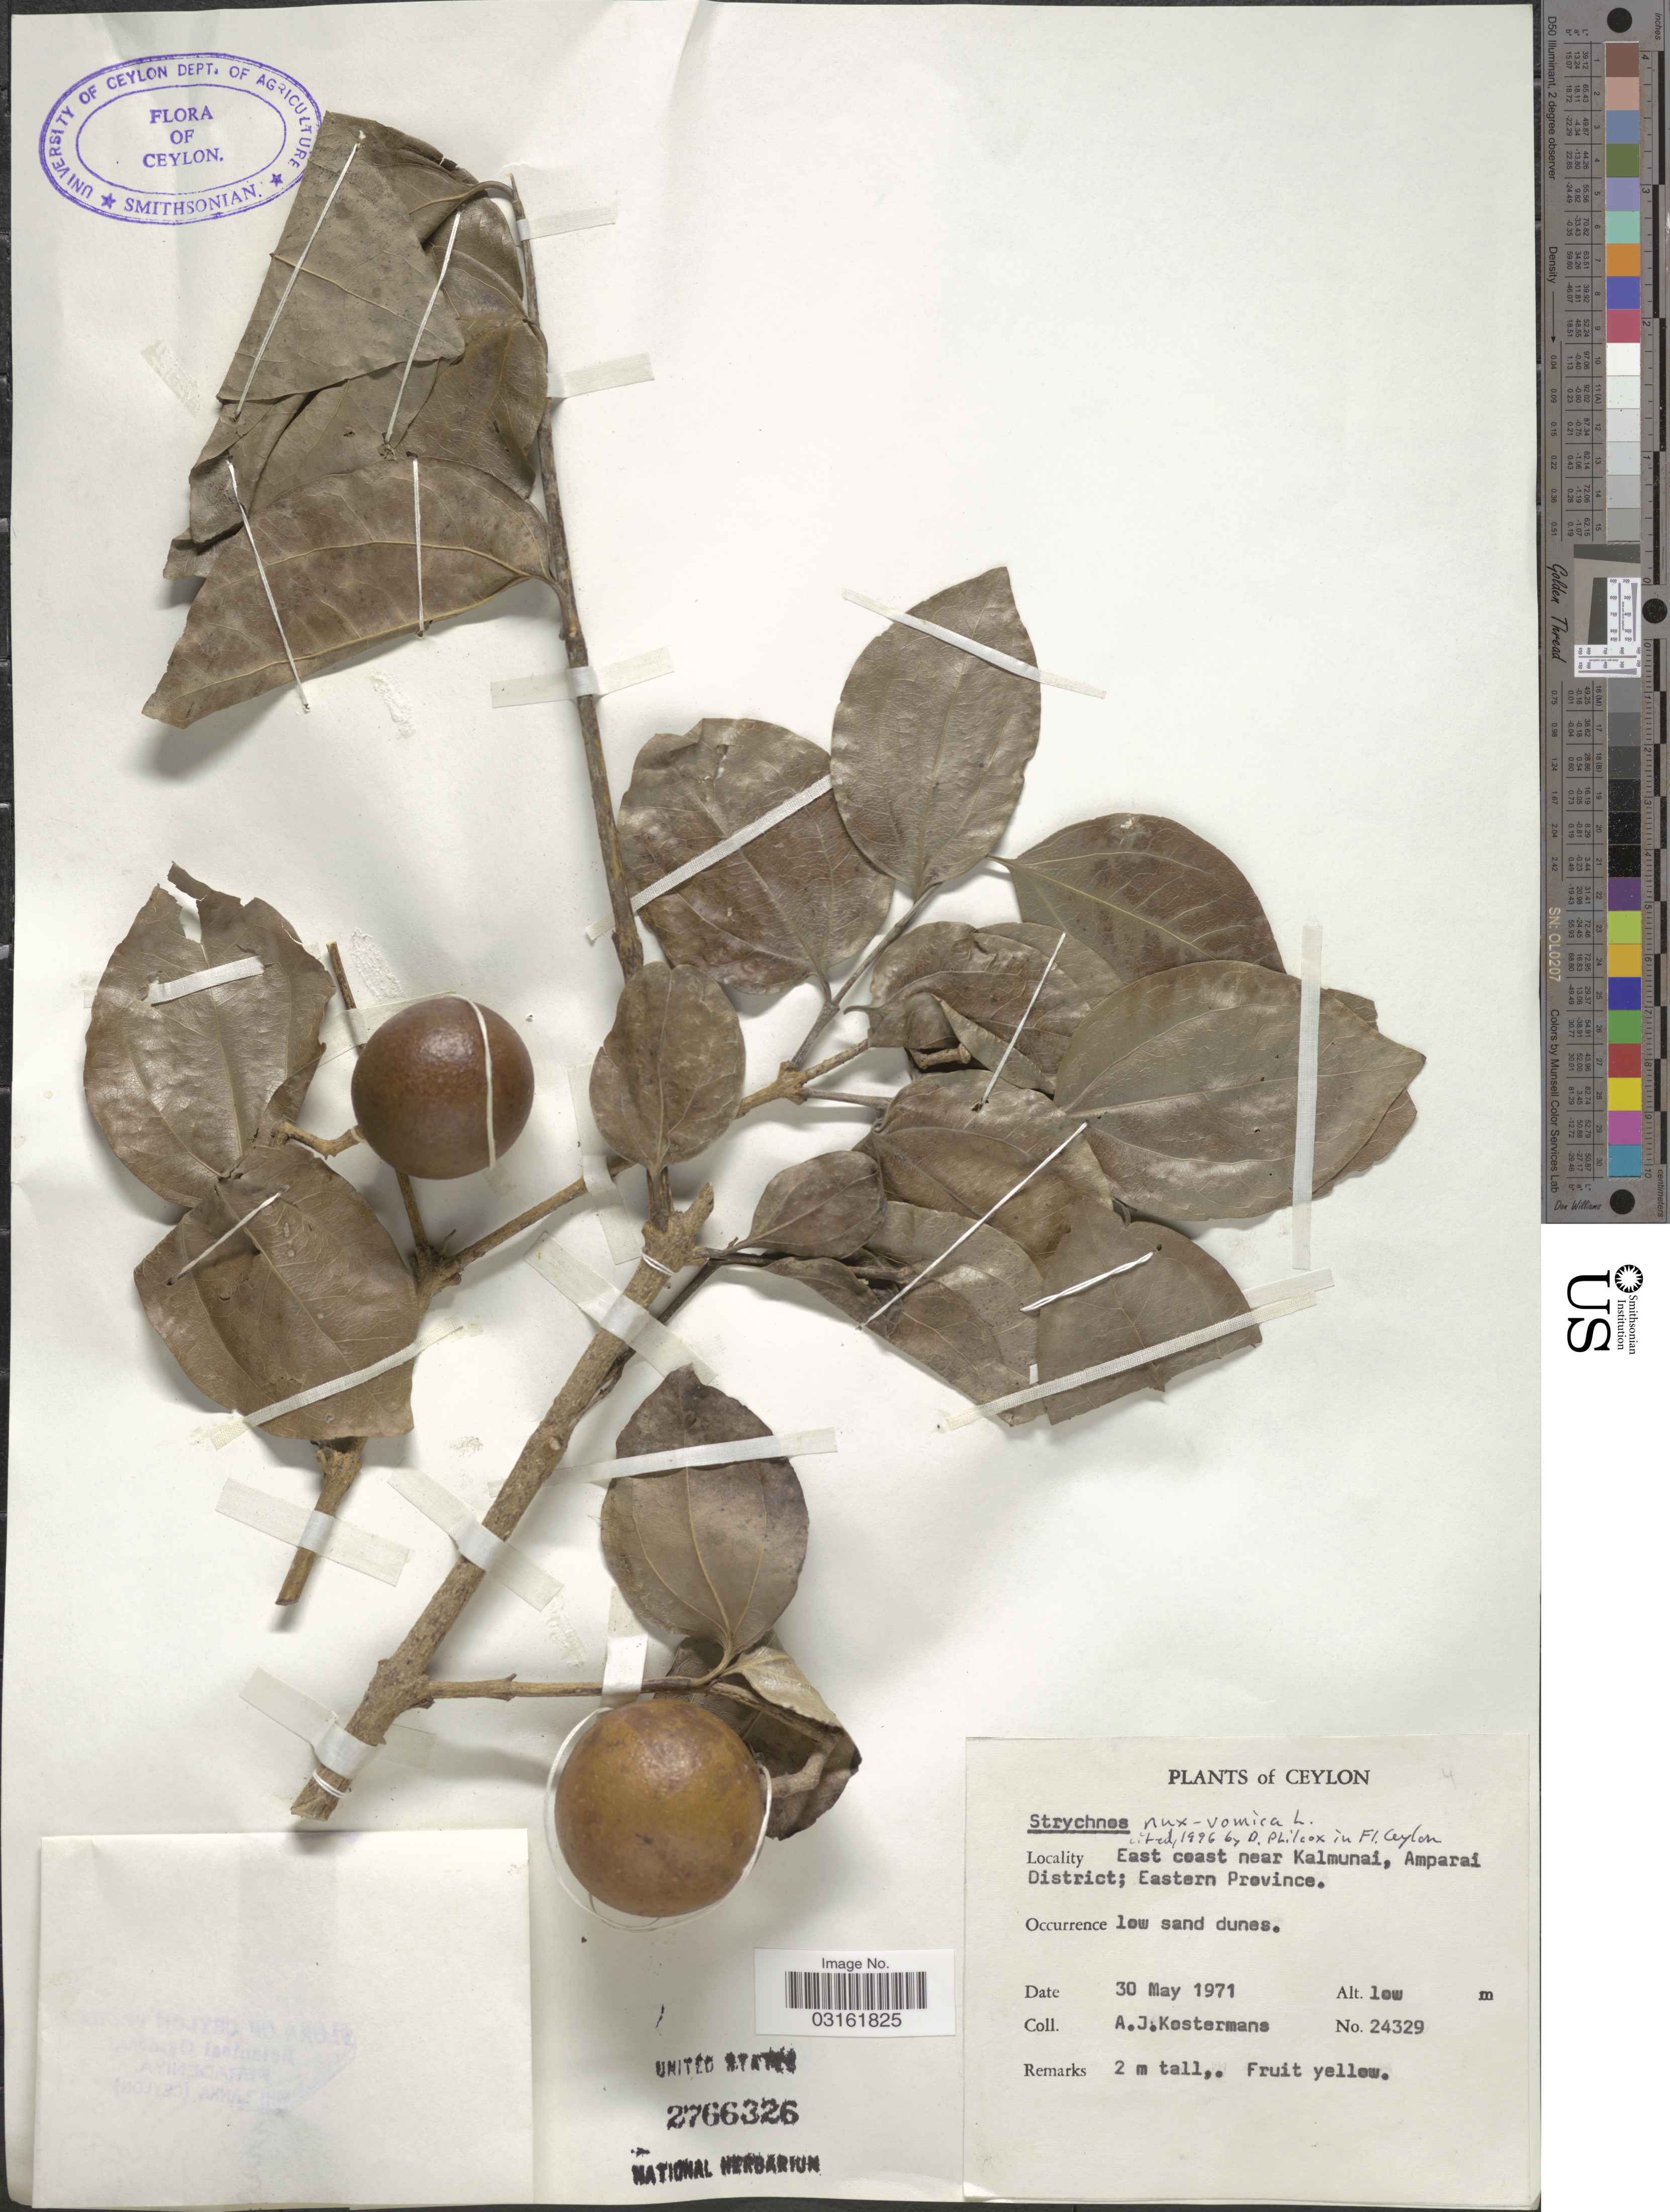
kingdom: Plantae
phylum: Tracheophyta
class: Magnoliopsida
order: Gentianales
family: Loganiaceae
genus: Strychnos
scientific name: Strychnos nux-vomica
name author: L.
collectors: A. J. G. Kostermans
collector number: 24329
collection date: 1971-05-30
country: Sri Lanka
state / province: Eastern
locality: Ceylon. East coast near Kalmunai, Amparaí District; Eastern Province.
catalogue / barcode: US 2766326